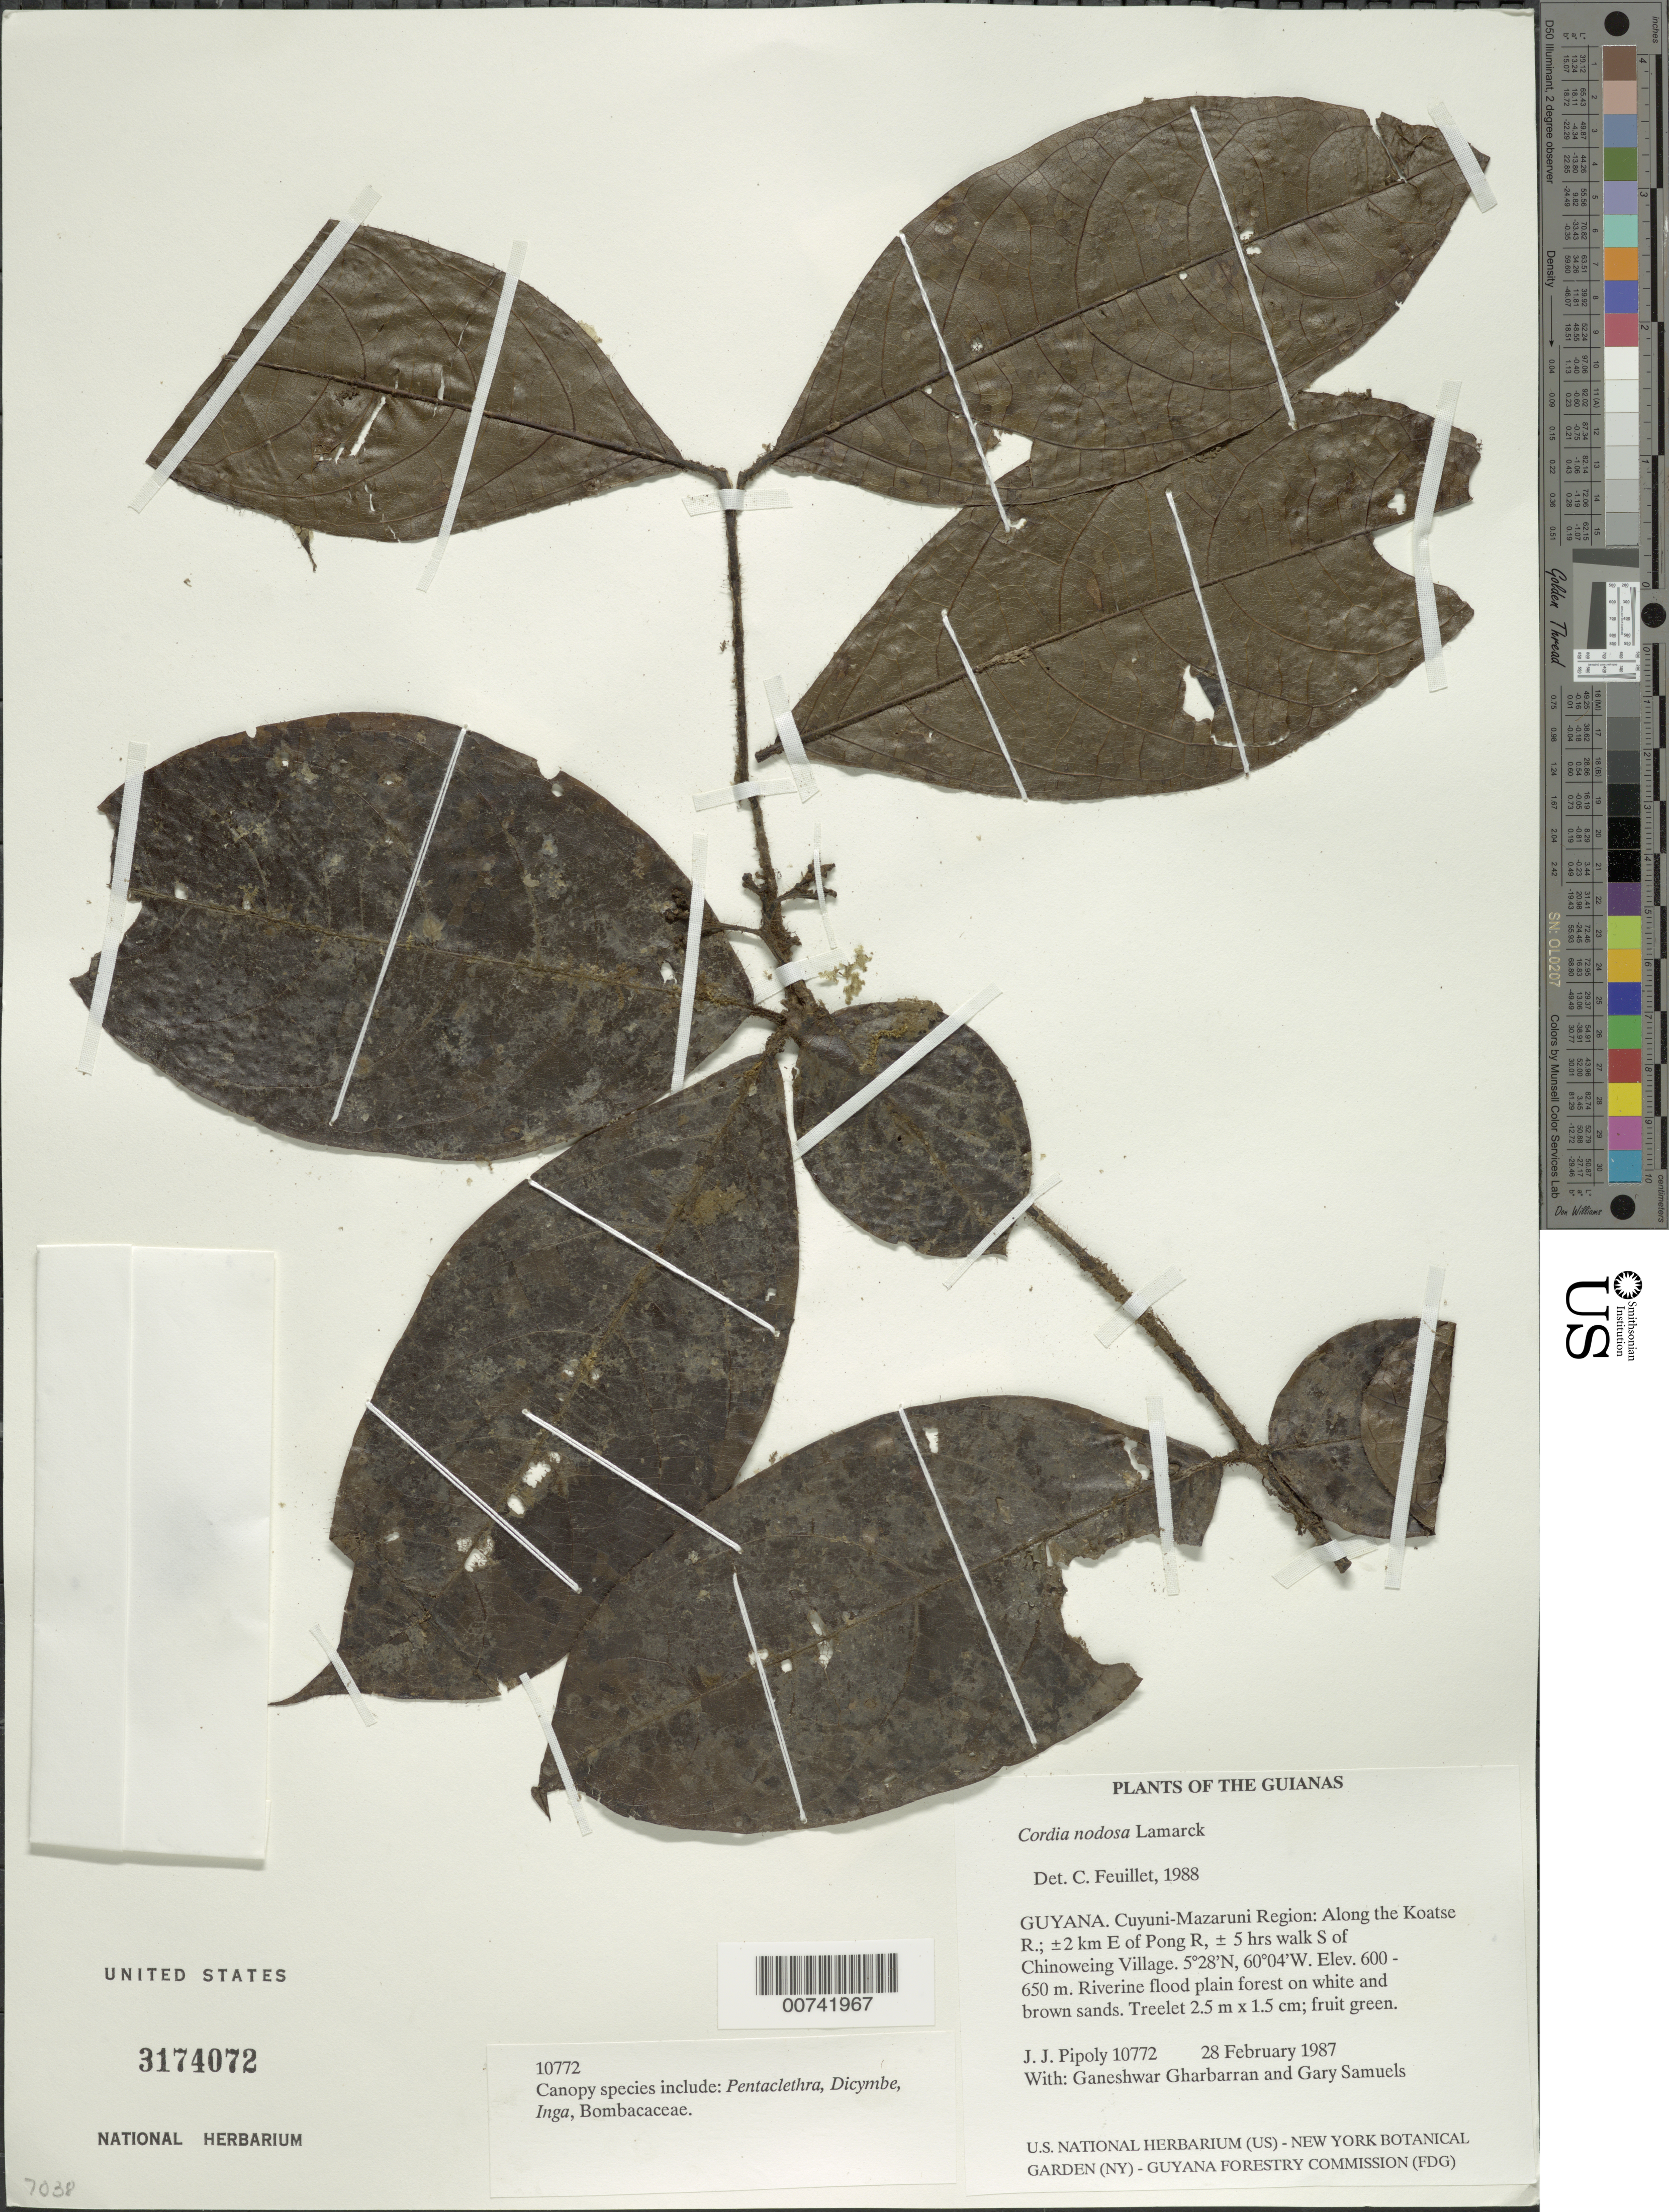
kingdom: Plantae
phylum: Tracheophyta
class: Magnoliopsida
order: Boraginales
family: Cordiaceae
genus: Cordia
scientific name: Cordia nodosa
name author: Lam.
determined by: Feuillet, C.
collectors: J. J. Pipoly, G. Gharbarran & G. Samuels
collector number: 10772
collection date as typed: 28 February 1987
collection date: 1987-02-28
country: Guyana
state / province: Cuyuni-Mazaruni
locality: Along the Koatse R.; ±2 km E of Pong R, ± 5 hrs walk S of Chinoweing Village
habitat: Riverine flood plain forest on white and brown sands; canopy spp. include Pentaclethra, Dicymbe, Bombacaceae, Inga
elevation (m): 600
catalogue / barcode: US 3174072